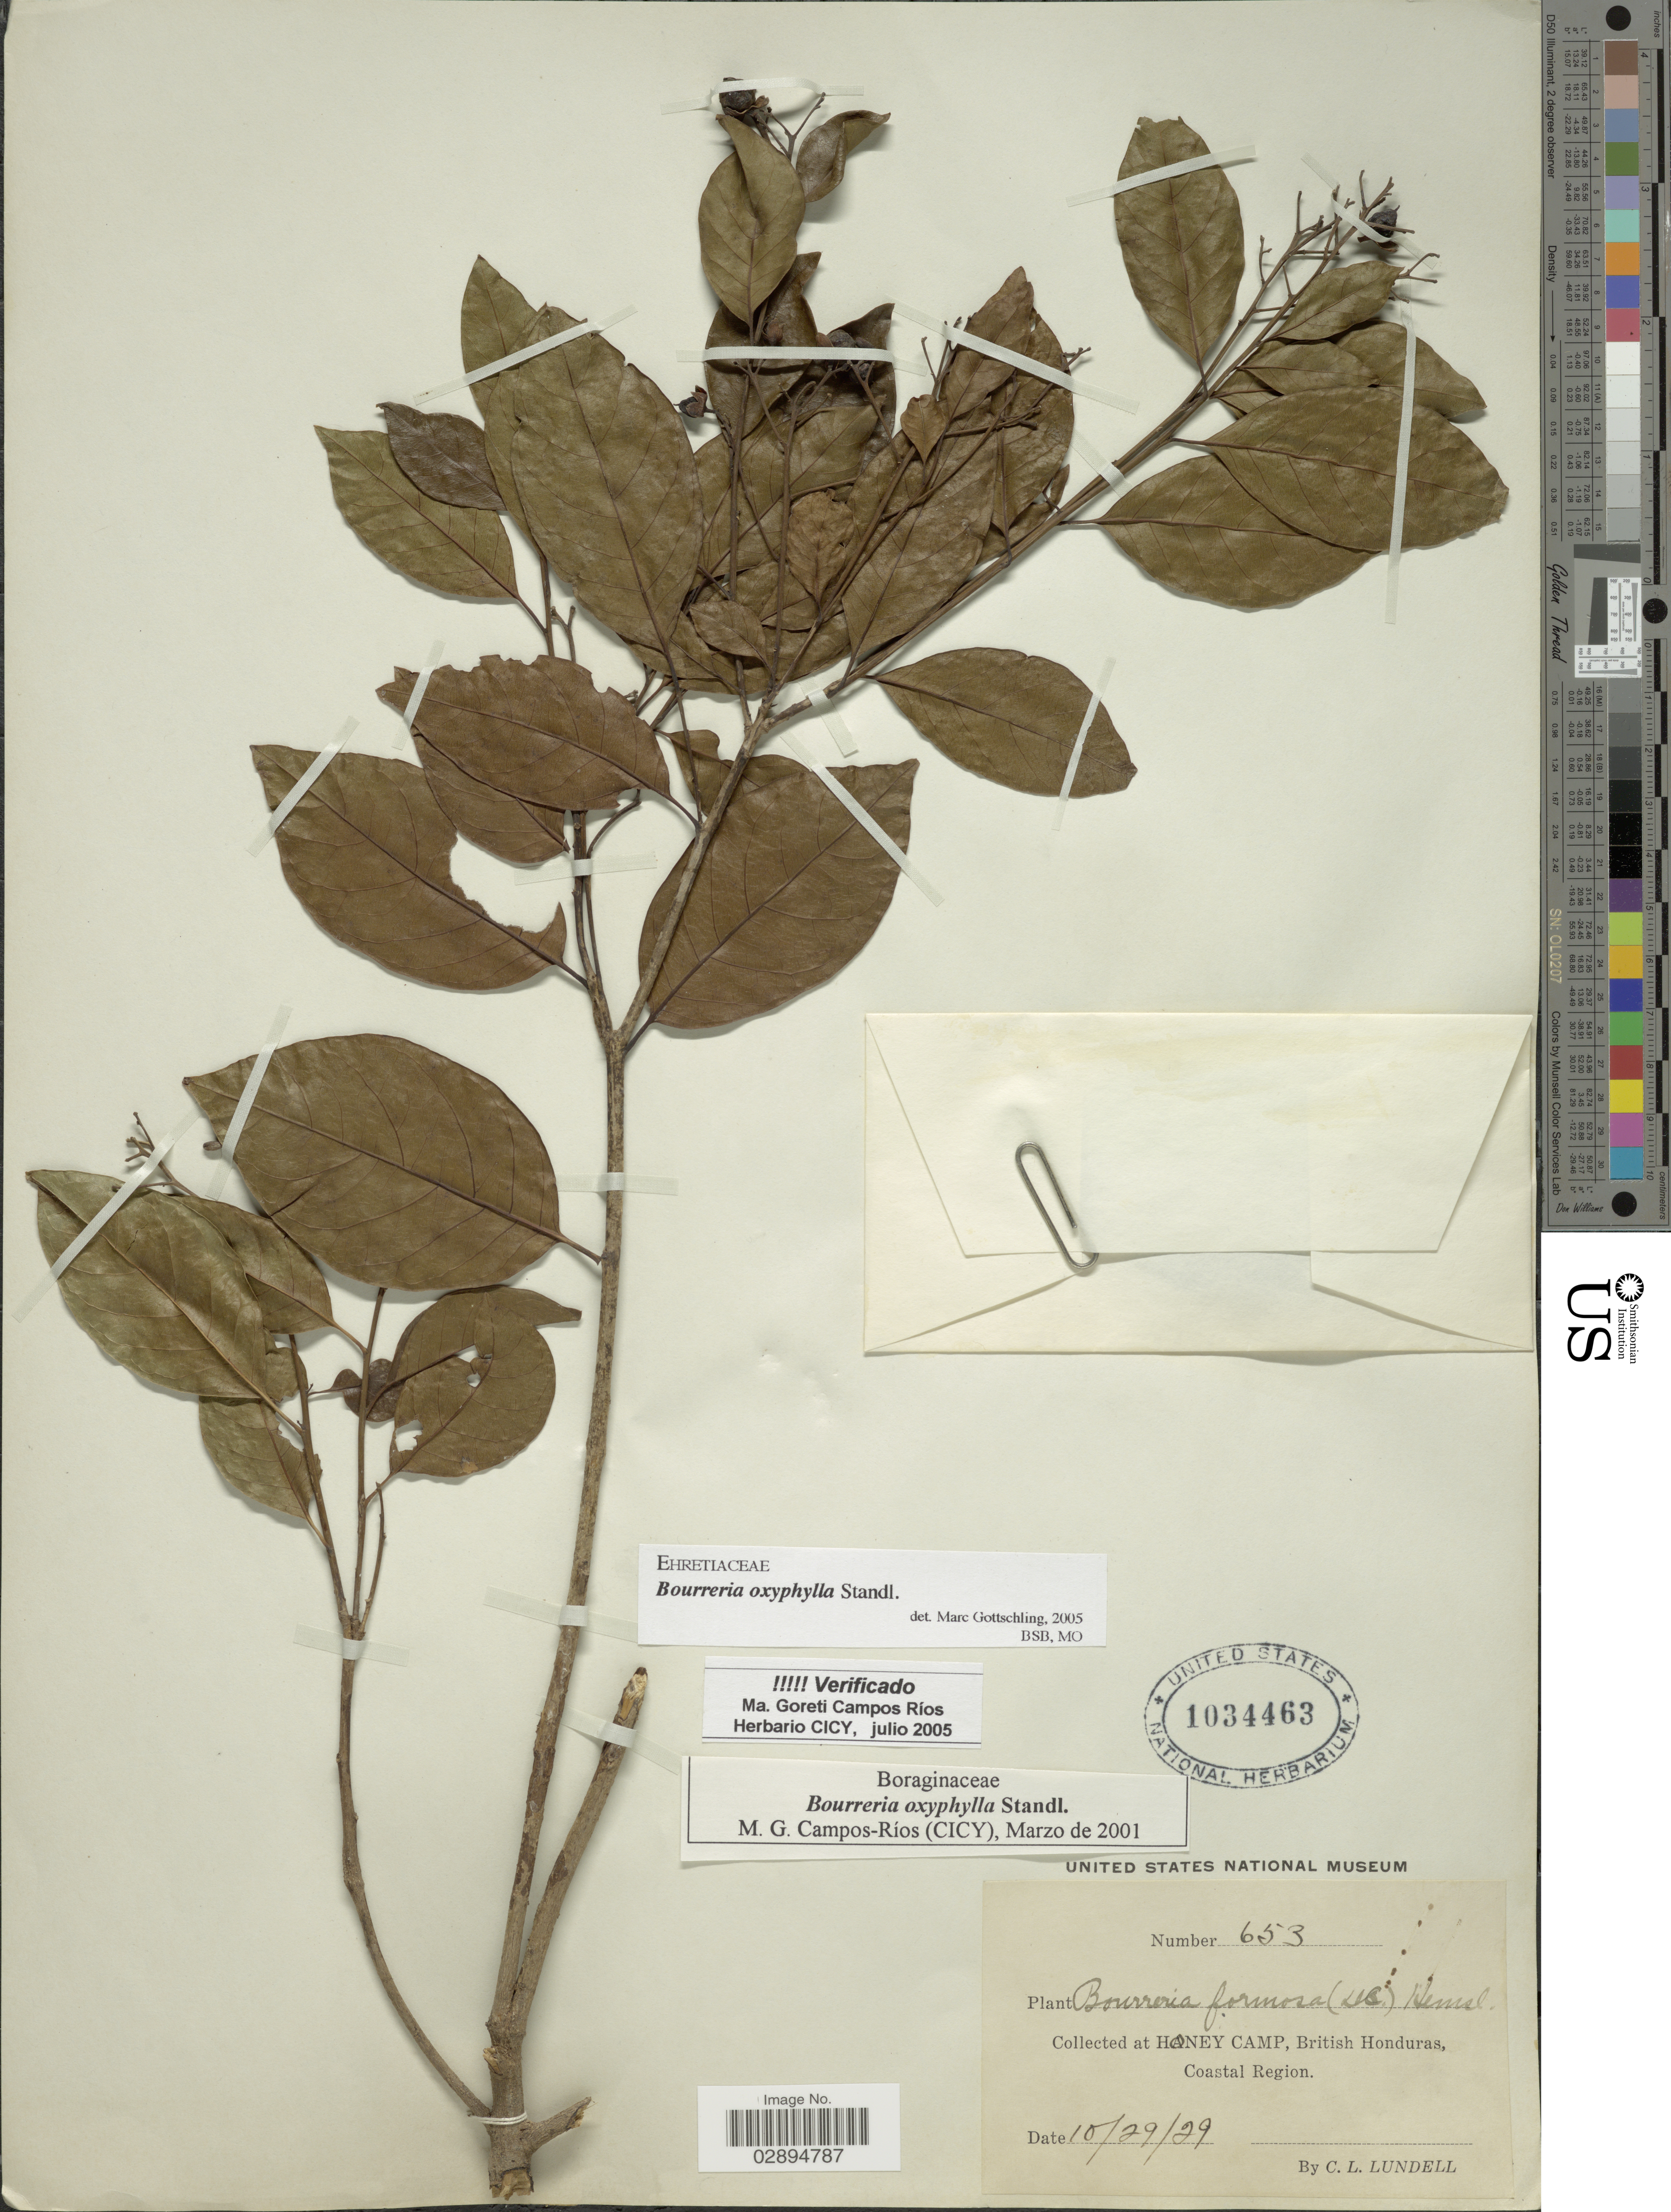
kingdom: Plantae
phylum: Tracheophyta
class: Magnoliopsida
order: Boraginales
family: Ehretiaceae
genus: Bourreria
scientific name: Bourreria oxyphylla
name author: Standl.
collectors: C. L. Lundell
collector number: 653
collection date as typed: Transcribed d/m/y: 29/10/29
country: Belize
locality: Honey Camp, British Honduras. Coastal Region.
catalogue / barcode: US 1034463